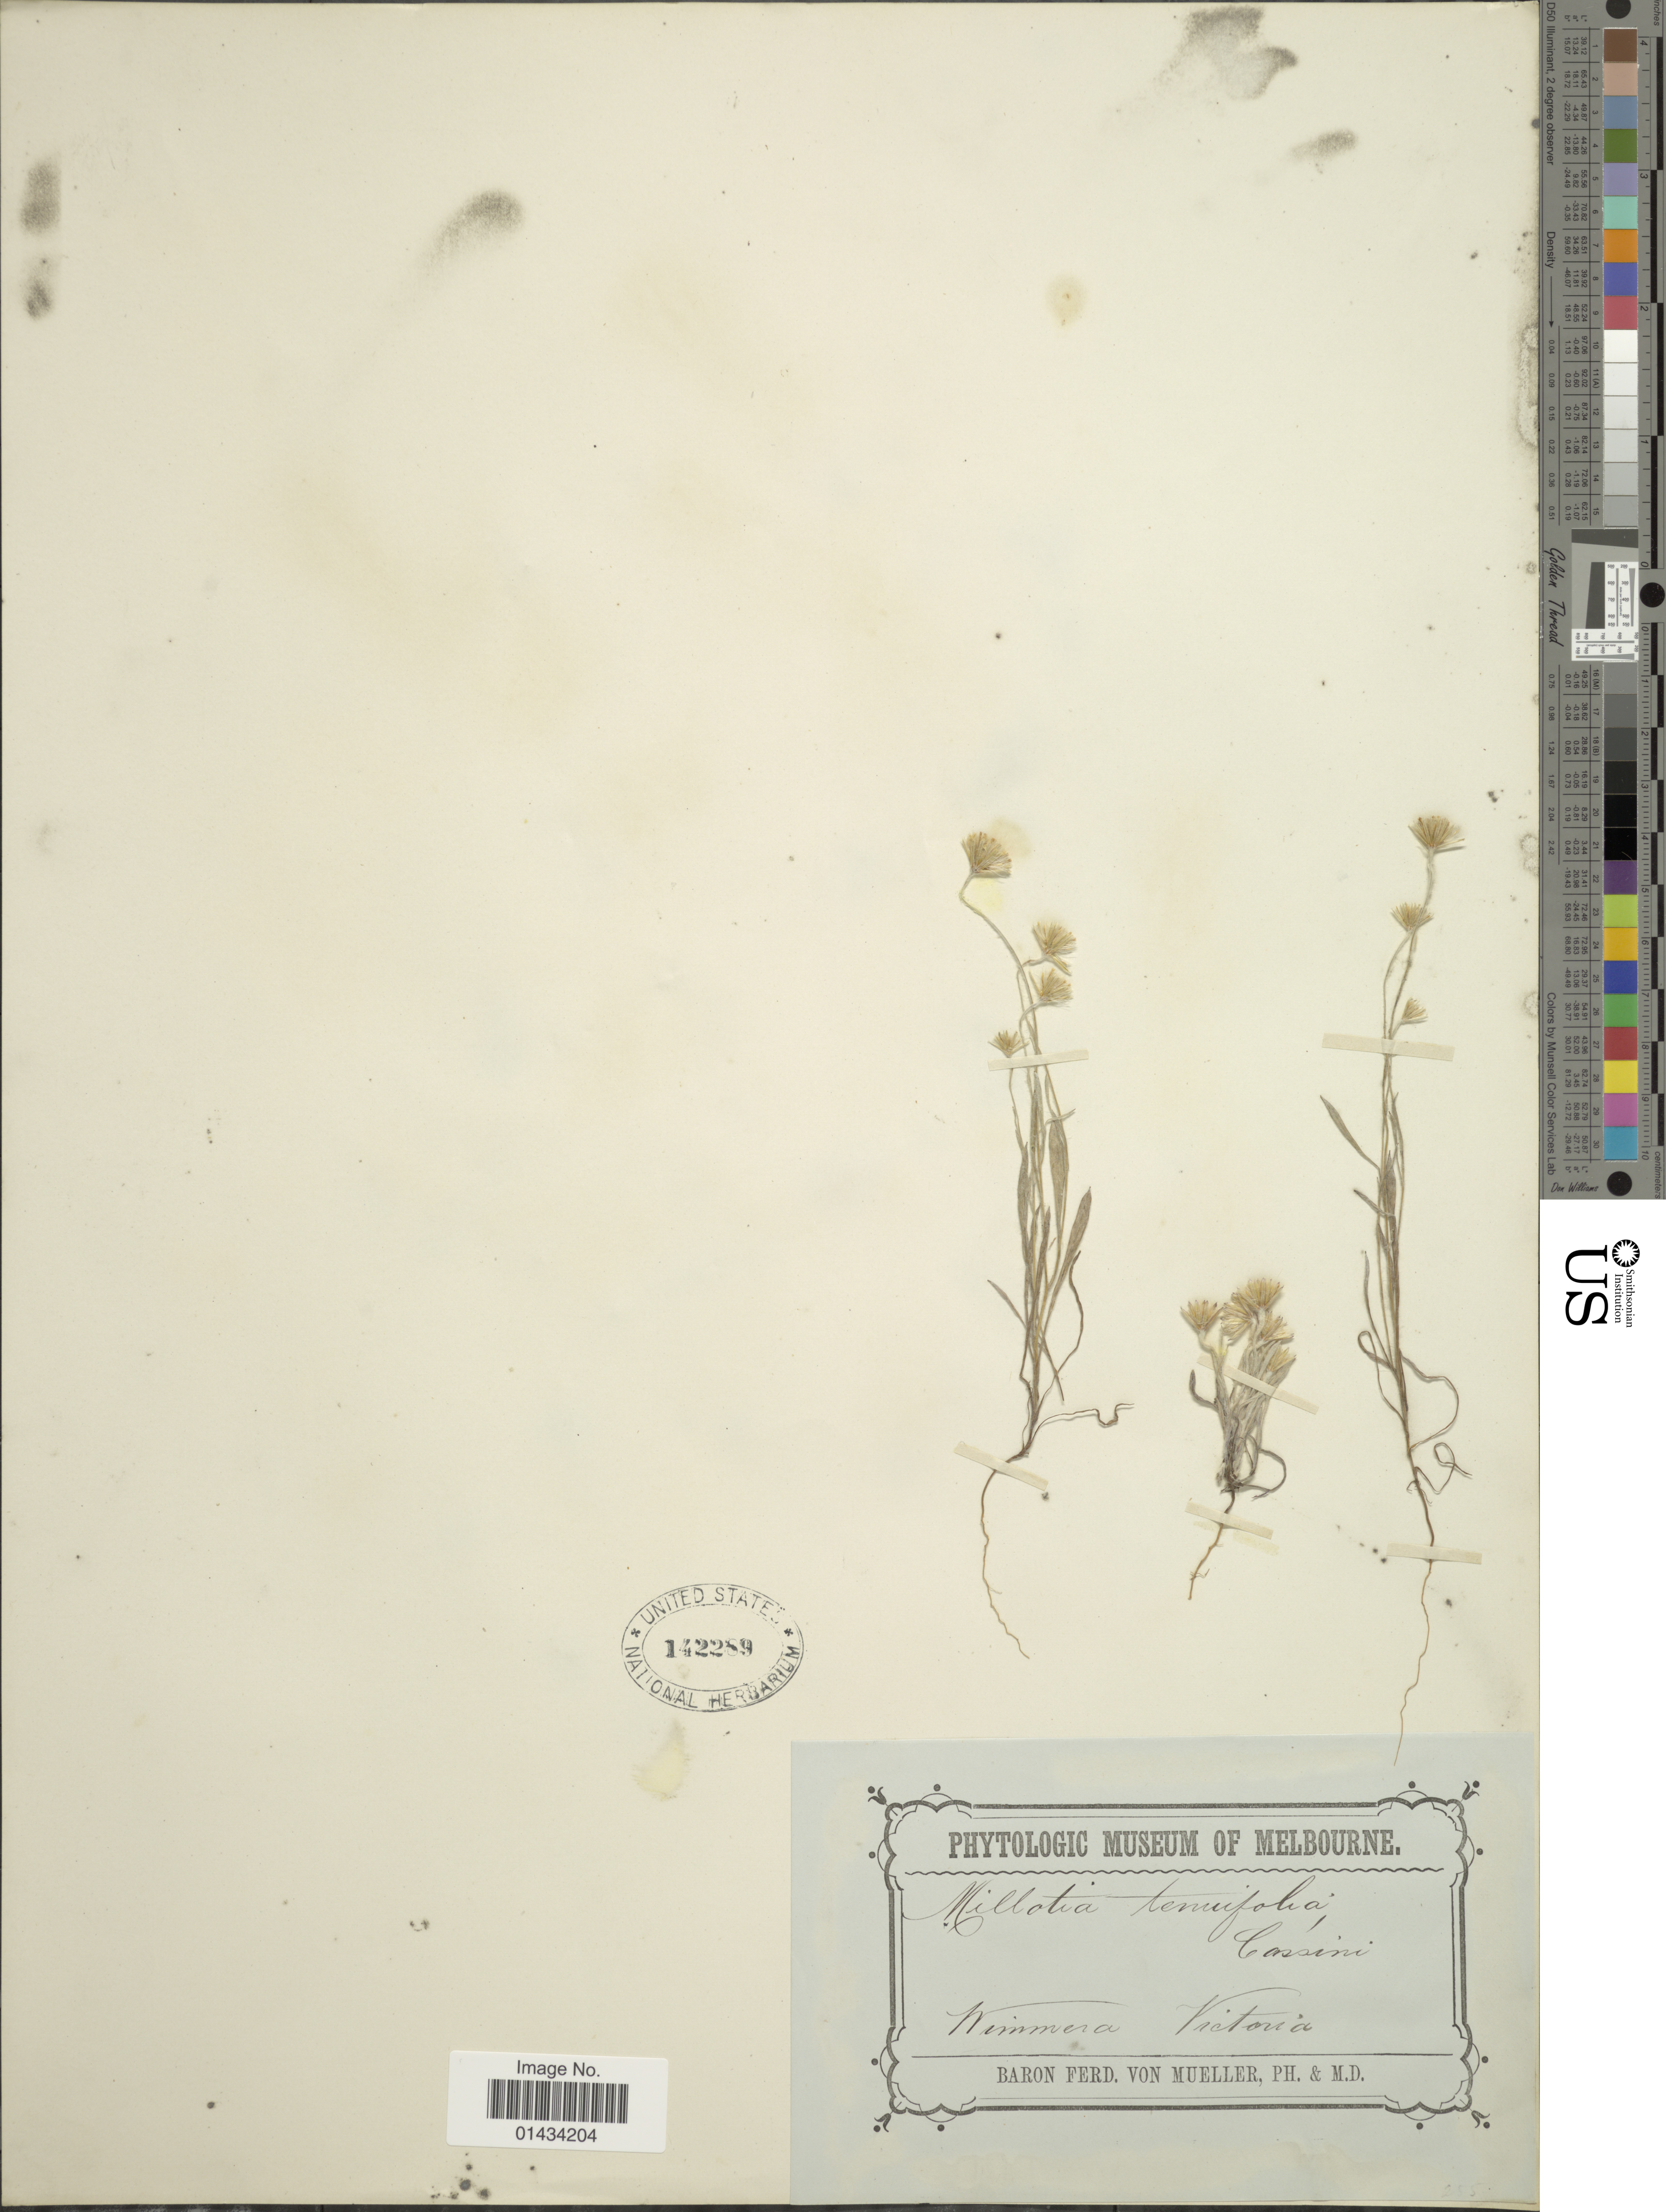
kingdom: Plantae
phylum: Tracheophyta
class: Magnoliopsida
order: Asterales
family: Asteraceae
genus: Millotia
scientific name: Millotia tenuifolia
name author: Cass.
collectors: F. von Mueller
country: Australia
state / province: Victoria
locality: Nimmera, Victoria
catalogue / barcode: US 142289